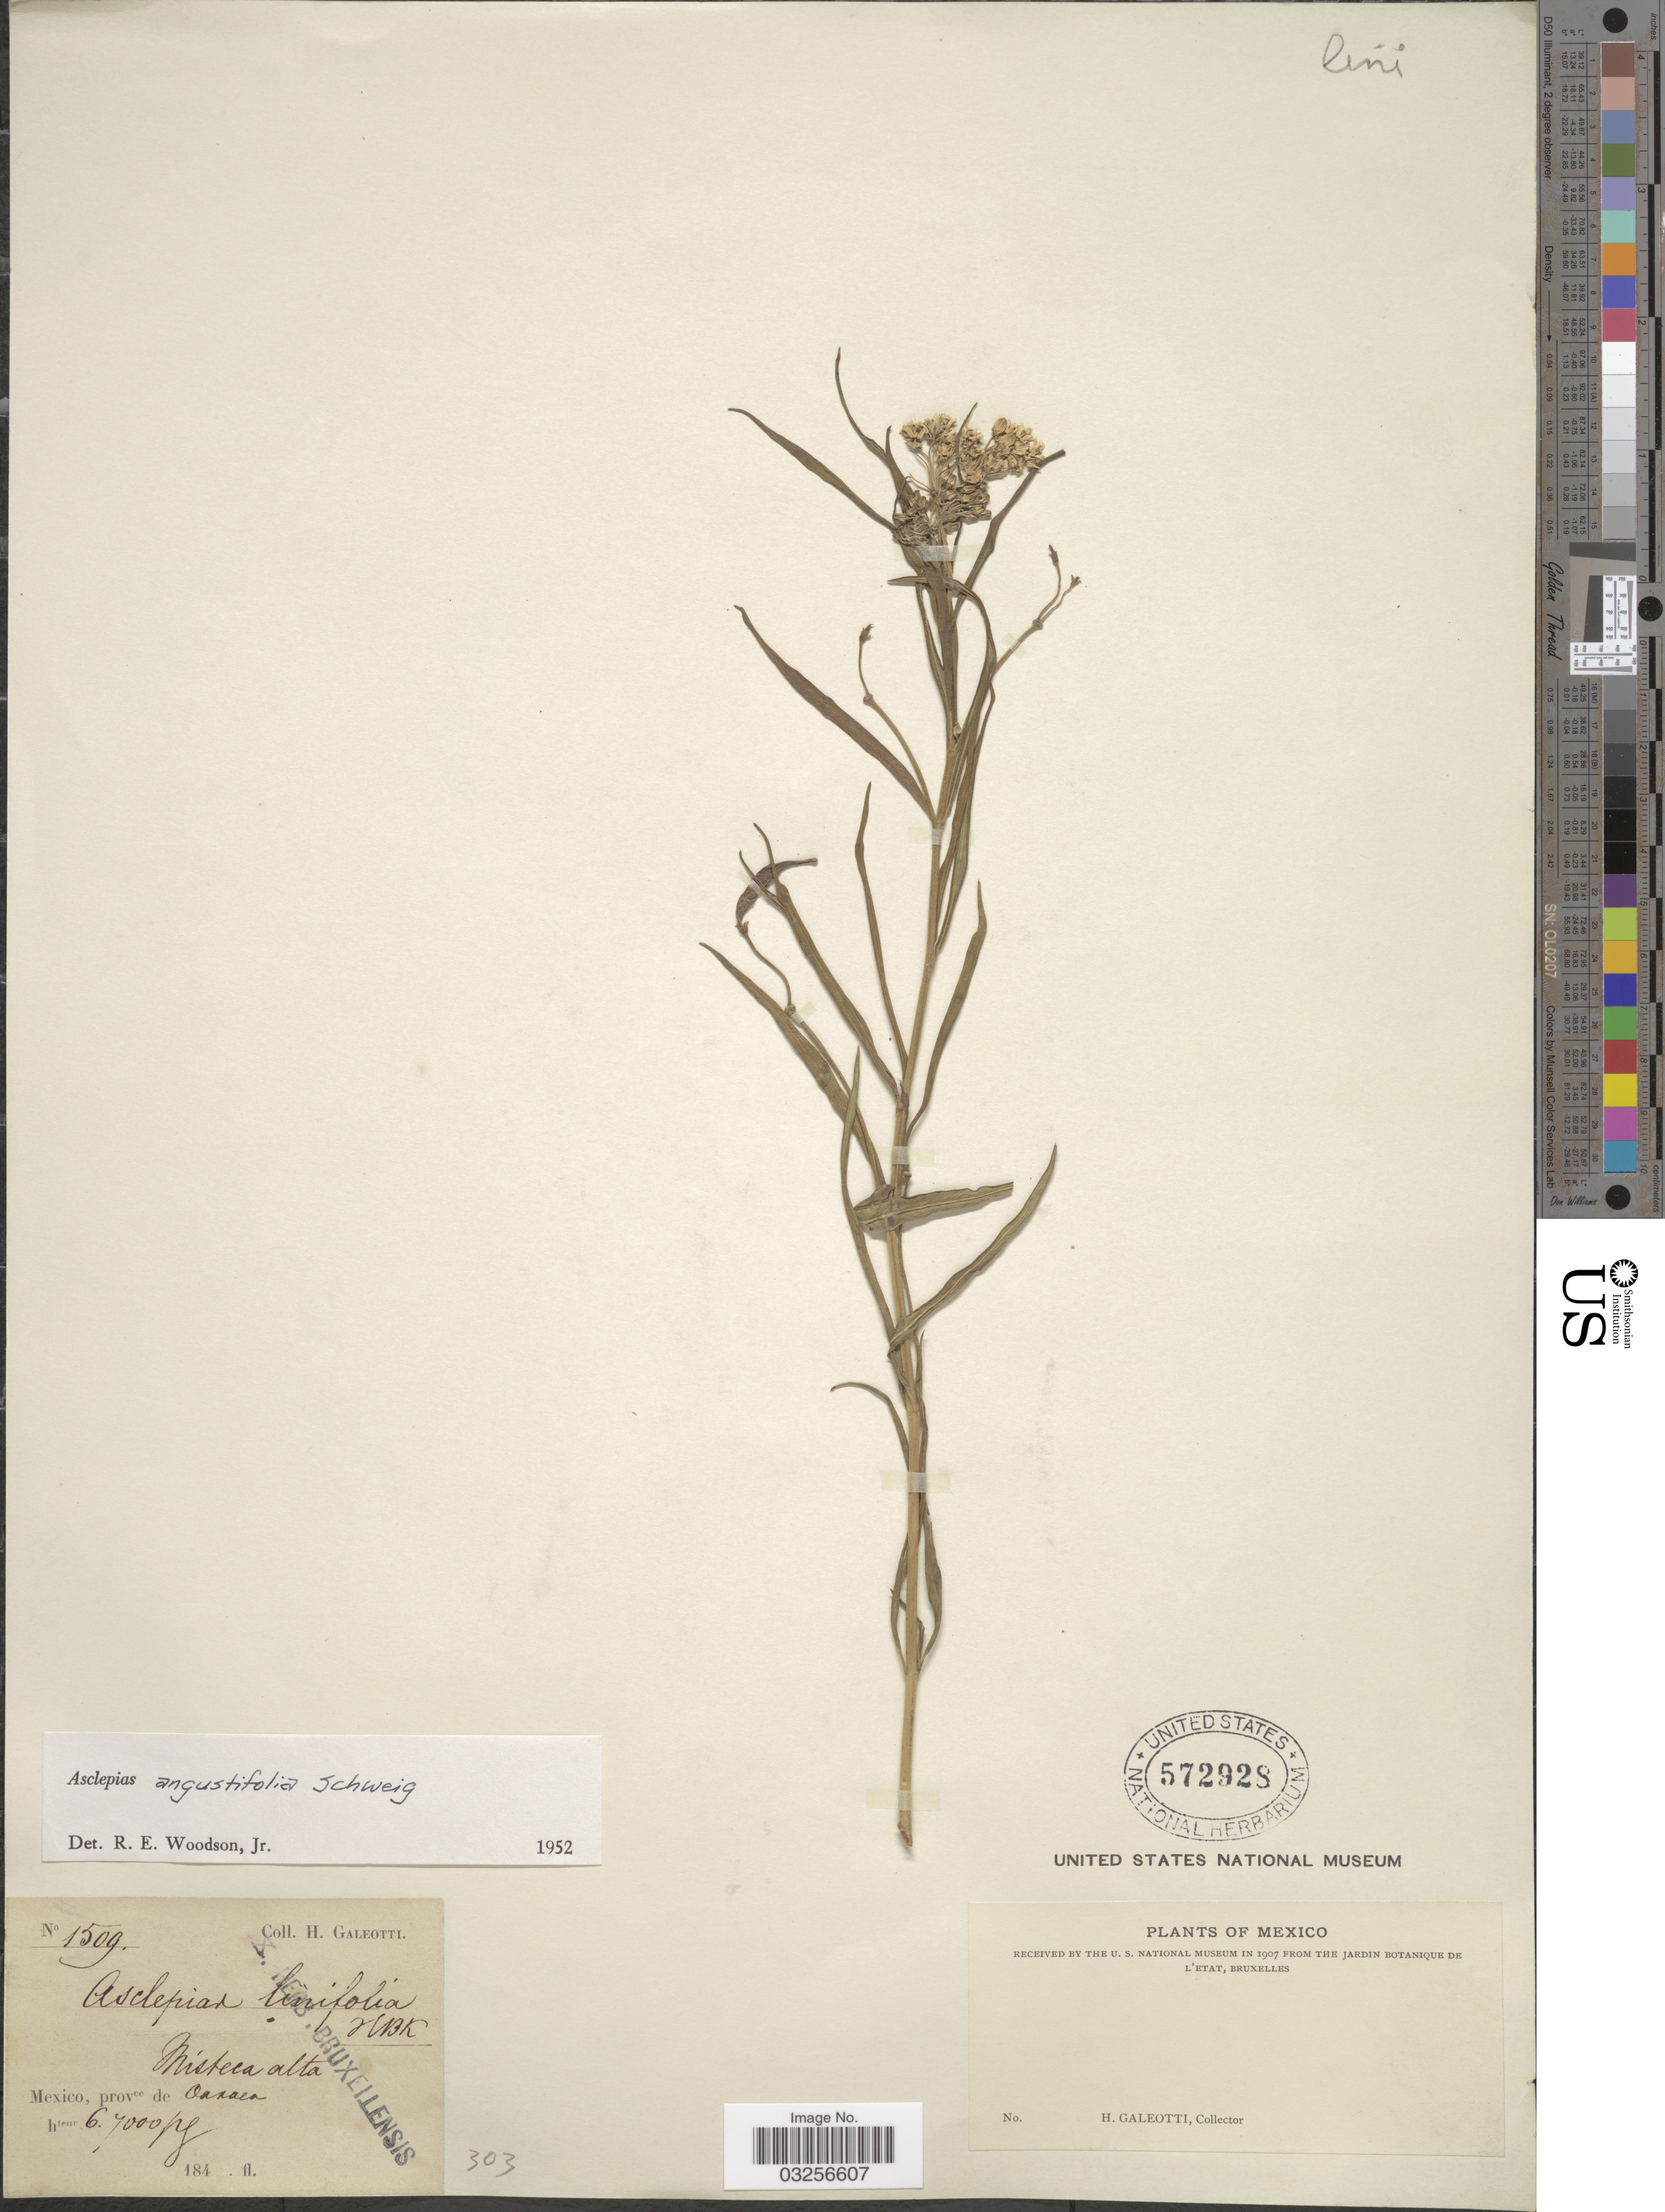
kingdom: Plantae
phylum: Tracheophyta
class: Magnoliopsida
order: Gentianales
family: Apocynaceae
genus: Asclepias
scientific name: Asclepias angustifolia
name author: Schweigg.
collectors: H. G. Galeotti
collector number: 1509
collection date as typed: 184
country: Mexico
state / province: Oaxaca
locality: Misteca alta.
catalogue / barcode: US 572928